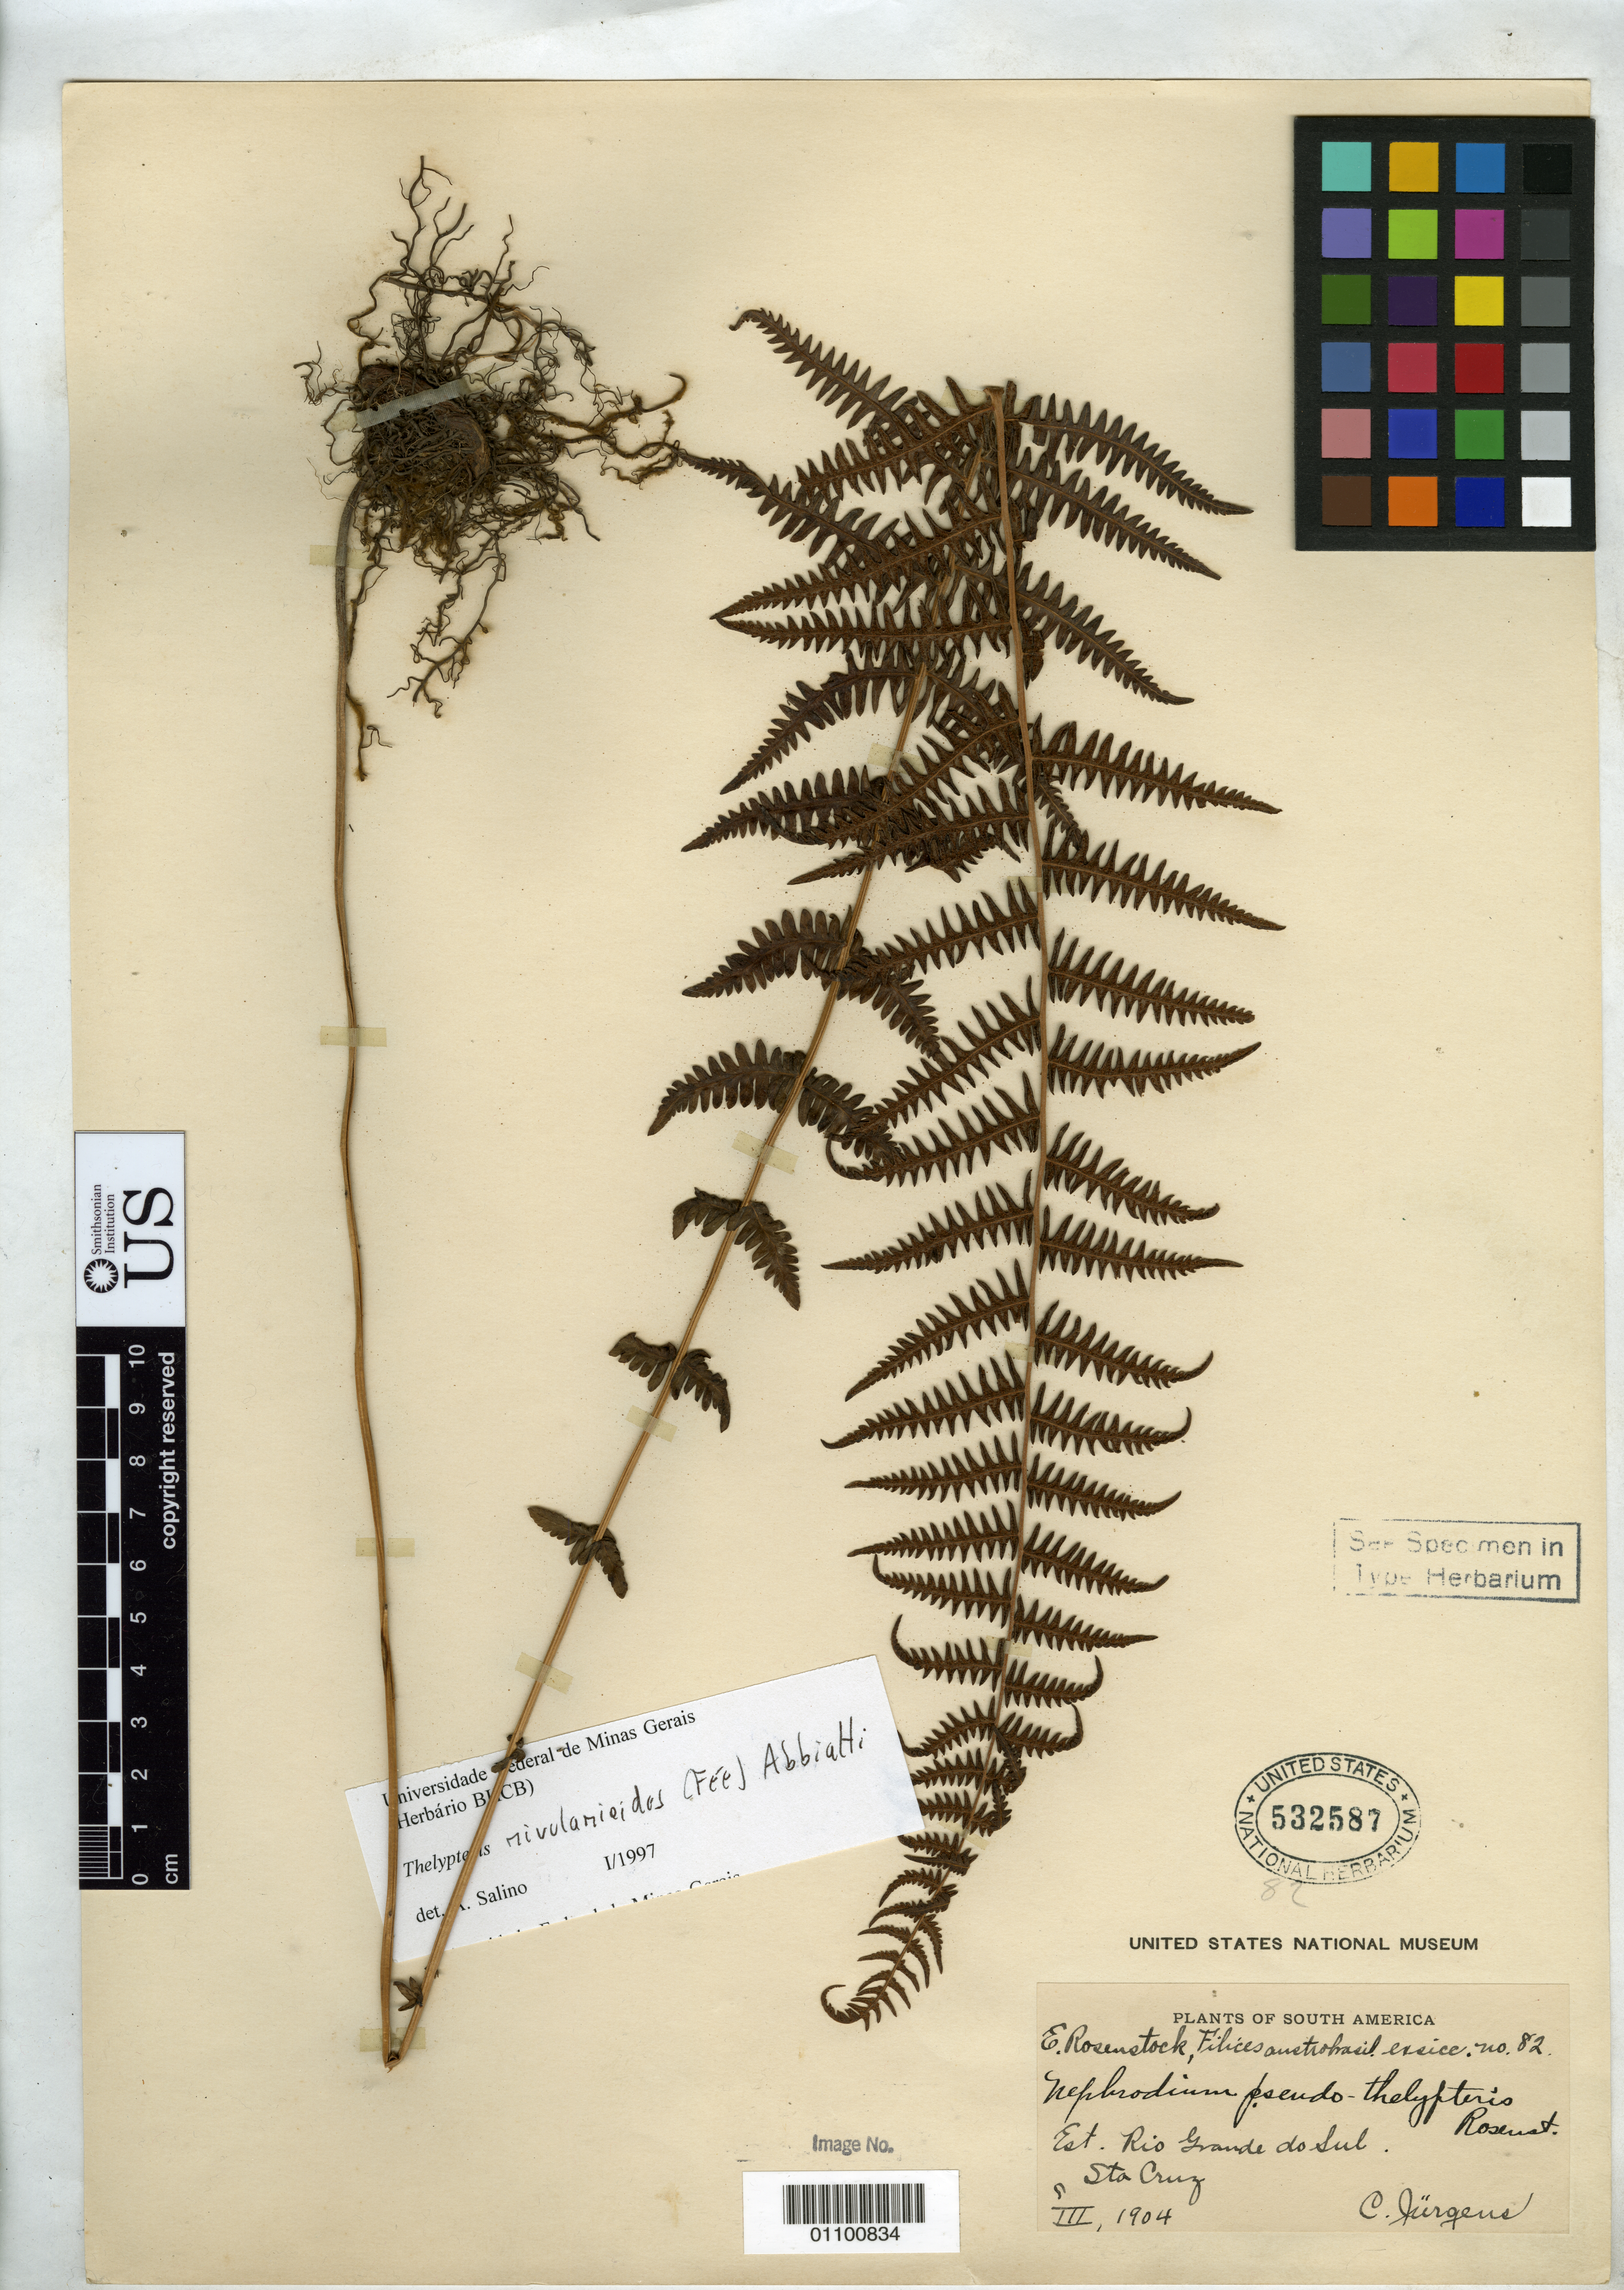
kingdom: Plantae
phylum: Tracheophyta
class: Polypodiopsida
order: Polypodiales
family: Dryopteridaceae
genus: Nephrodium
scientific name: Nephrodium pseudothelypteris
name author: Rosenst.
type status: Type Collection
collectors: C. Juergens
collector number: Rosenstock Distr. 82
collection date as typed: Mar 1904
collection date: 1904-03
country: Brazil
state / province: Rio Grande do Sul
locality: Sta. Cruz.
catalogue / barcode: US 532587